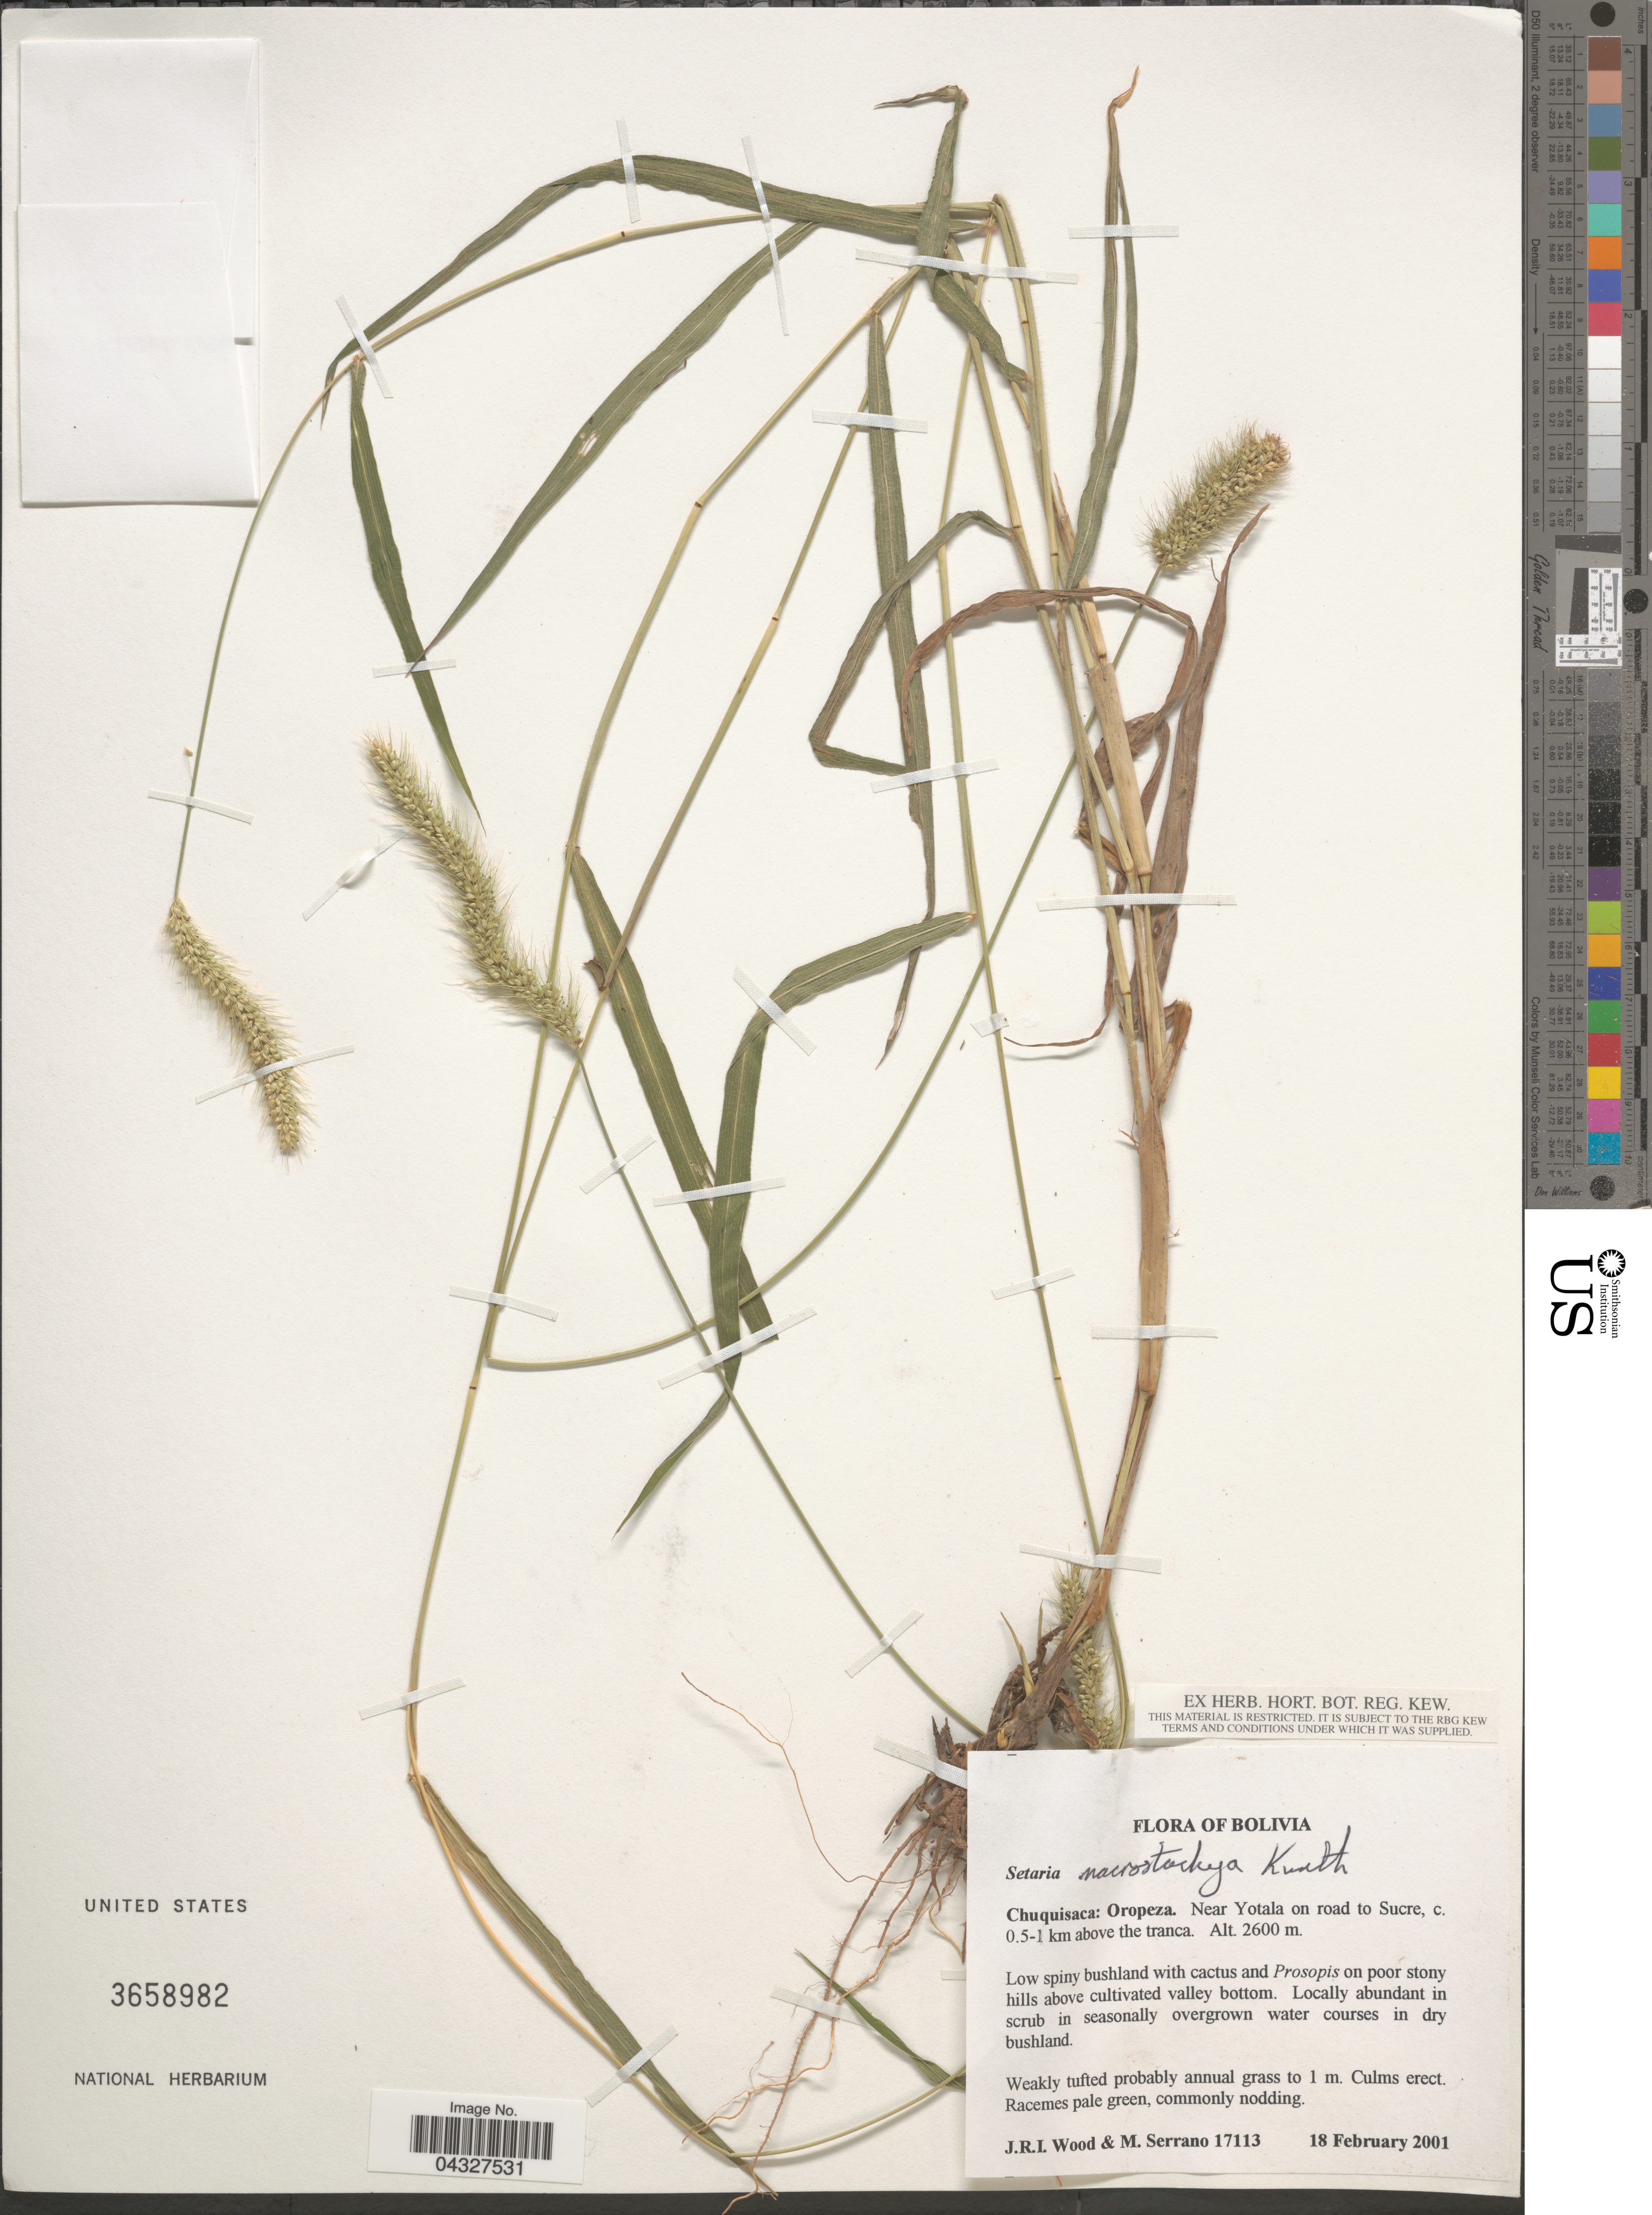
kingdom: Plantae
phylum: Tracheophyta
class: Liliopsida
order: Poales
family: Poaceae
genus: Setaria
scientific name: Setaria macrostachya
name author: Kunth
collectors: J. R. I. Wood & M. Serrano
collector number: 17113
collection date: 2001-02-18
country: Bolivia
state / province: Chuquisaca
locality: Oropeza. Near Yotala on road to Sucre, c. 0.5-1 km above the tranca.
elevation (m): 2600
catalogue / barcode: US 3658982